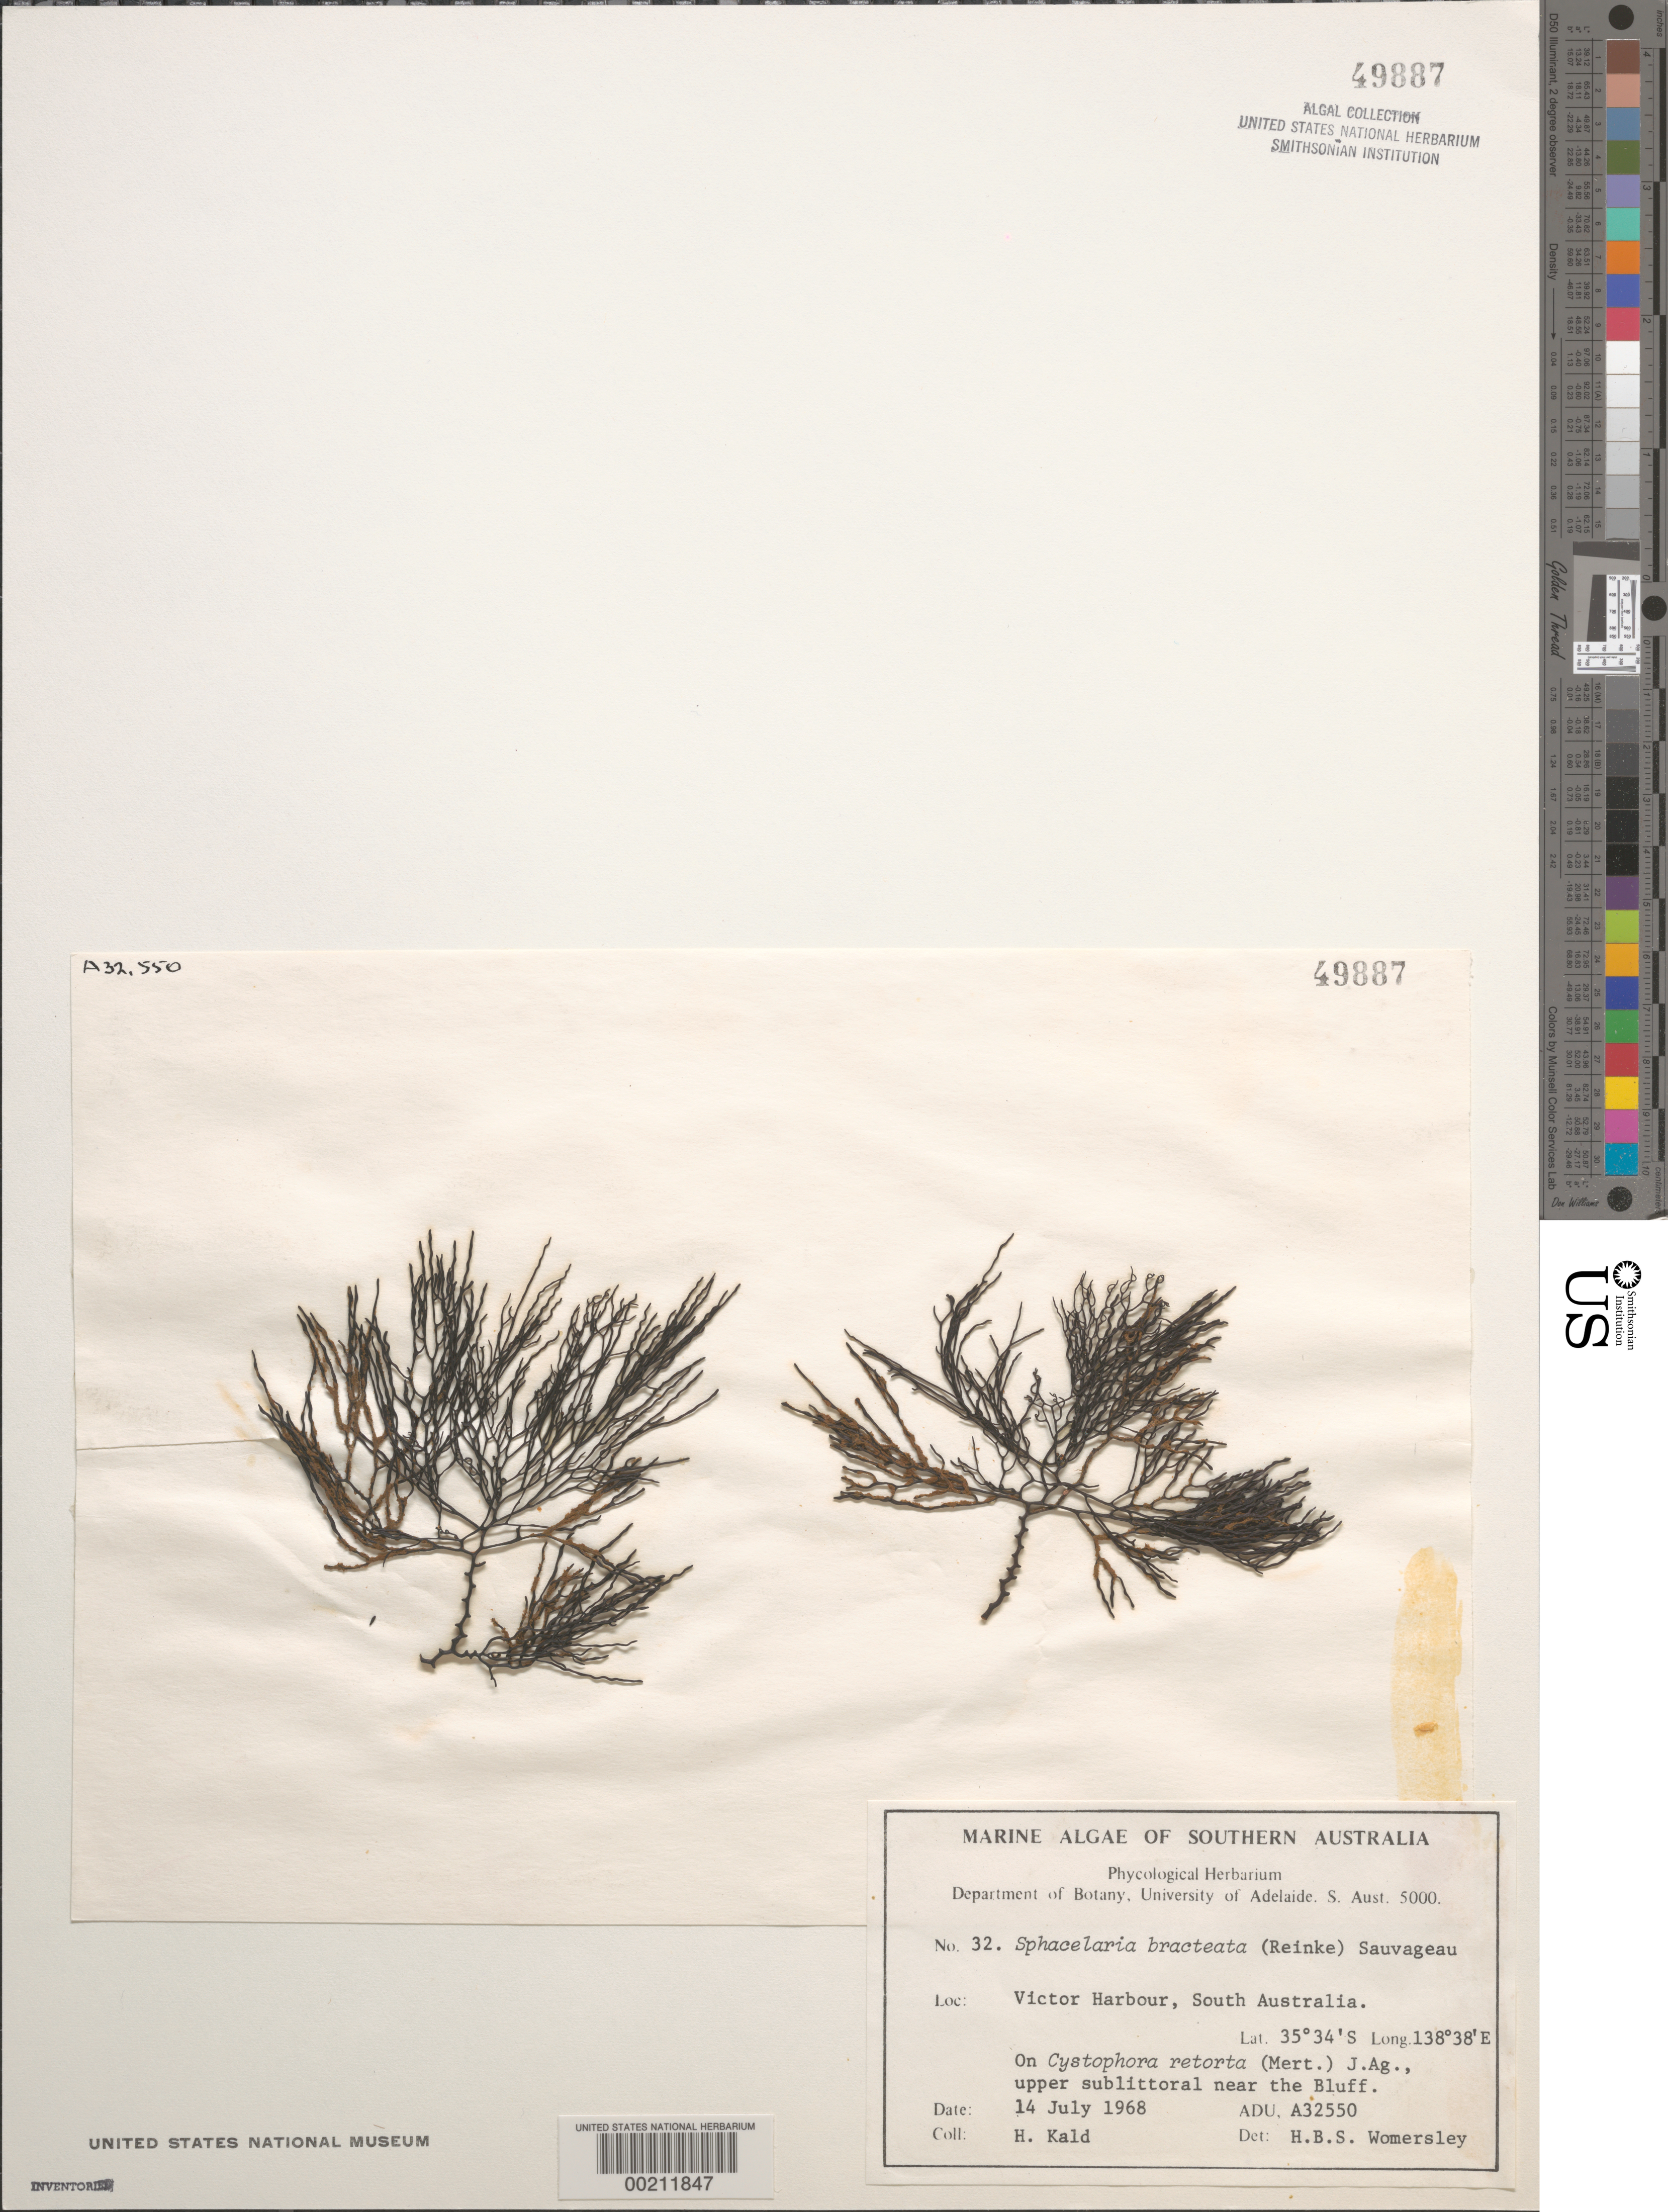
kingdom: Chromista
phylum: Ochrophyta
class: Phaeophyceae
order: Sphacelariales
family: Sphacelariaceae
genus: Herpodiscus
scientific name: Herpodiscus bracteatus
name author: (Reinke) Draisma et al.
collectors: H. Kald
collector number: ADU A32550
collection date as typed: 14 Jul 1968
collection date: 1968-07-14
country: Australia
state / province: South Australia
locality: Victor harbor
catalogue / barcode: US 49887